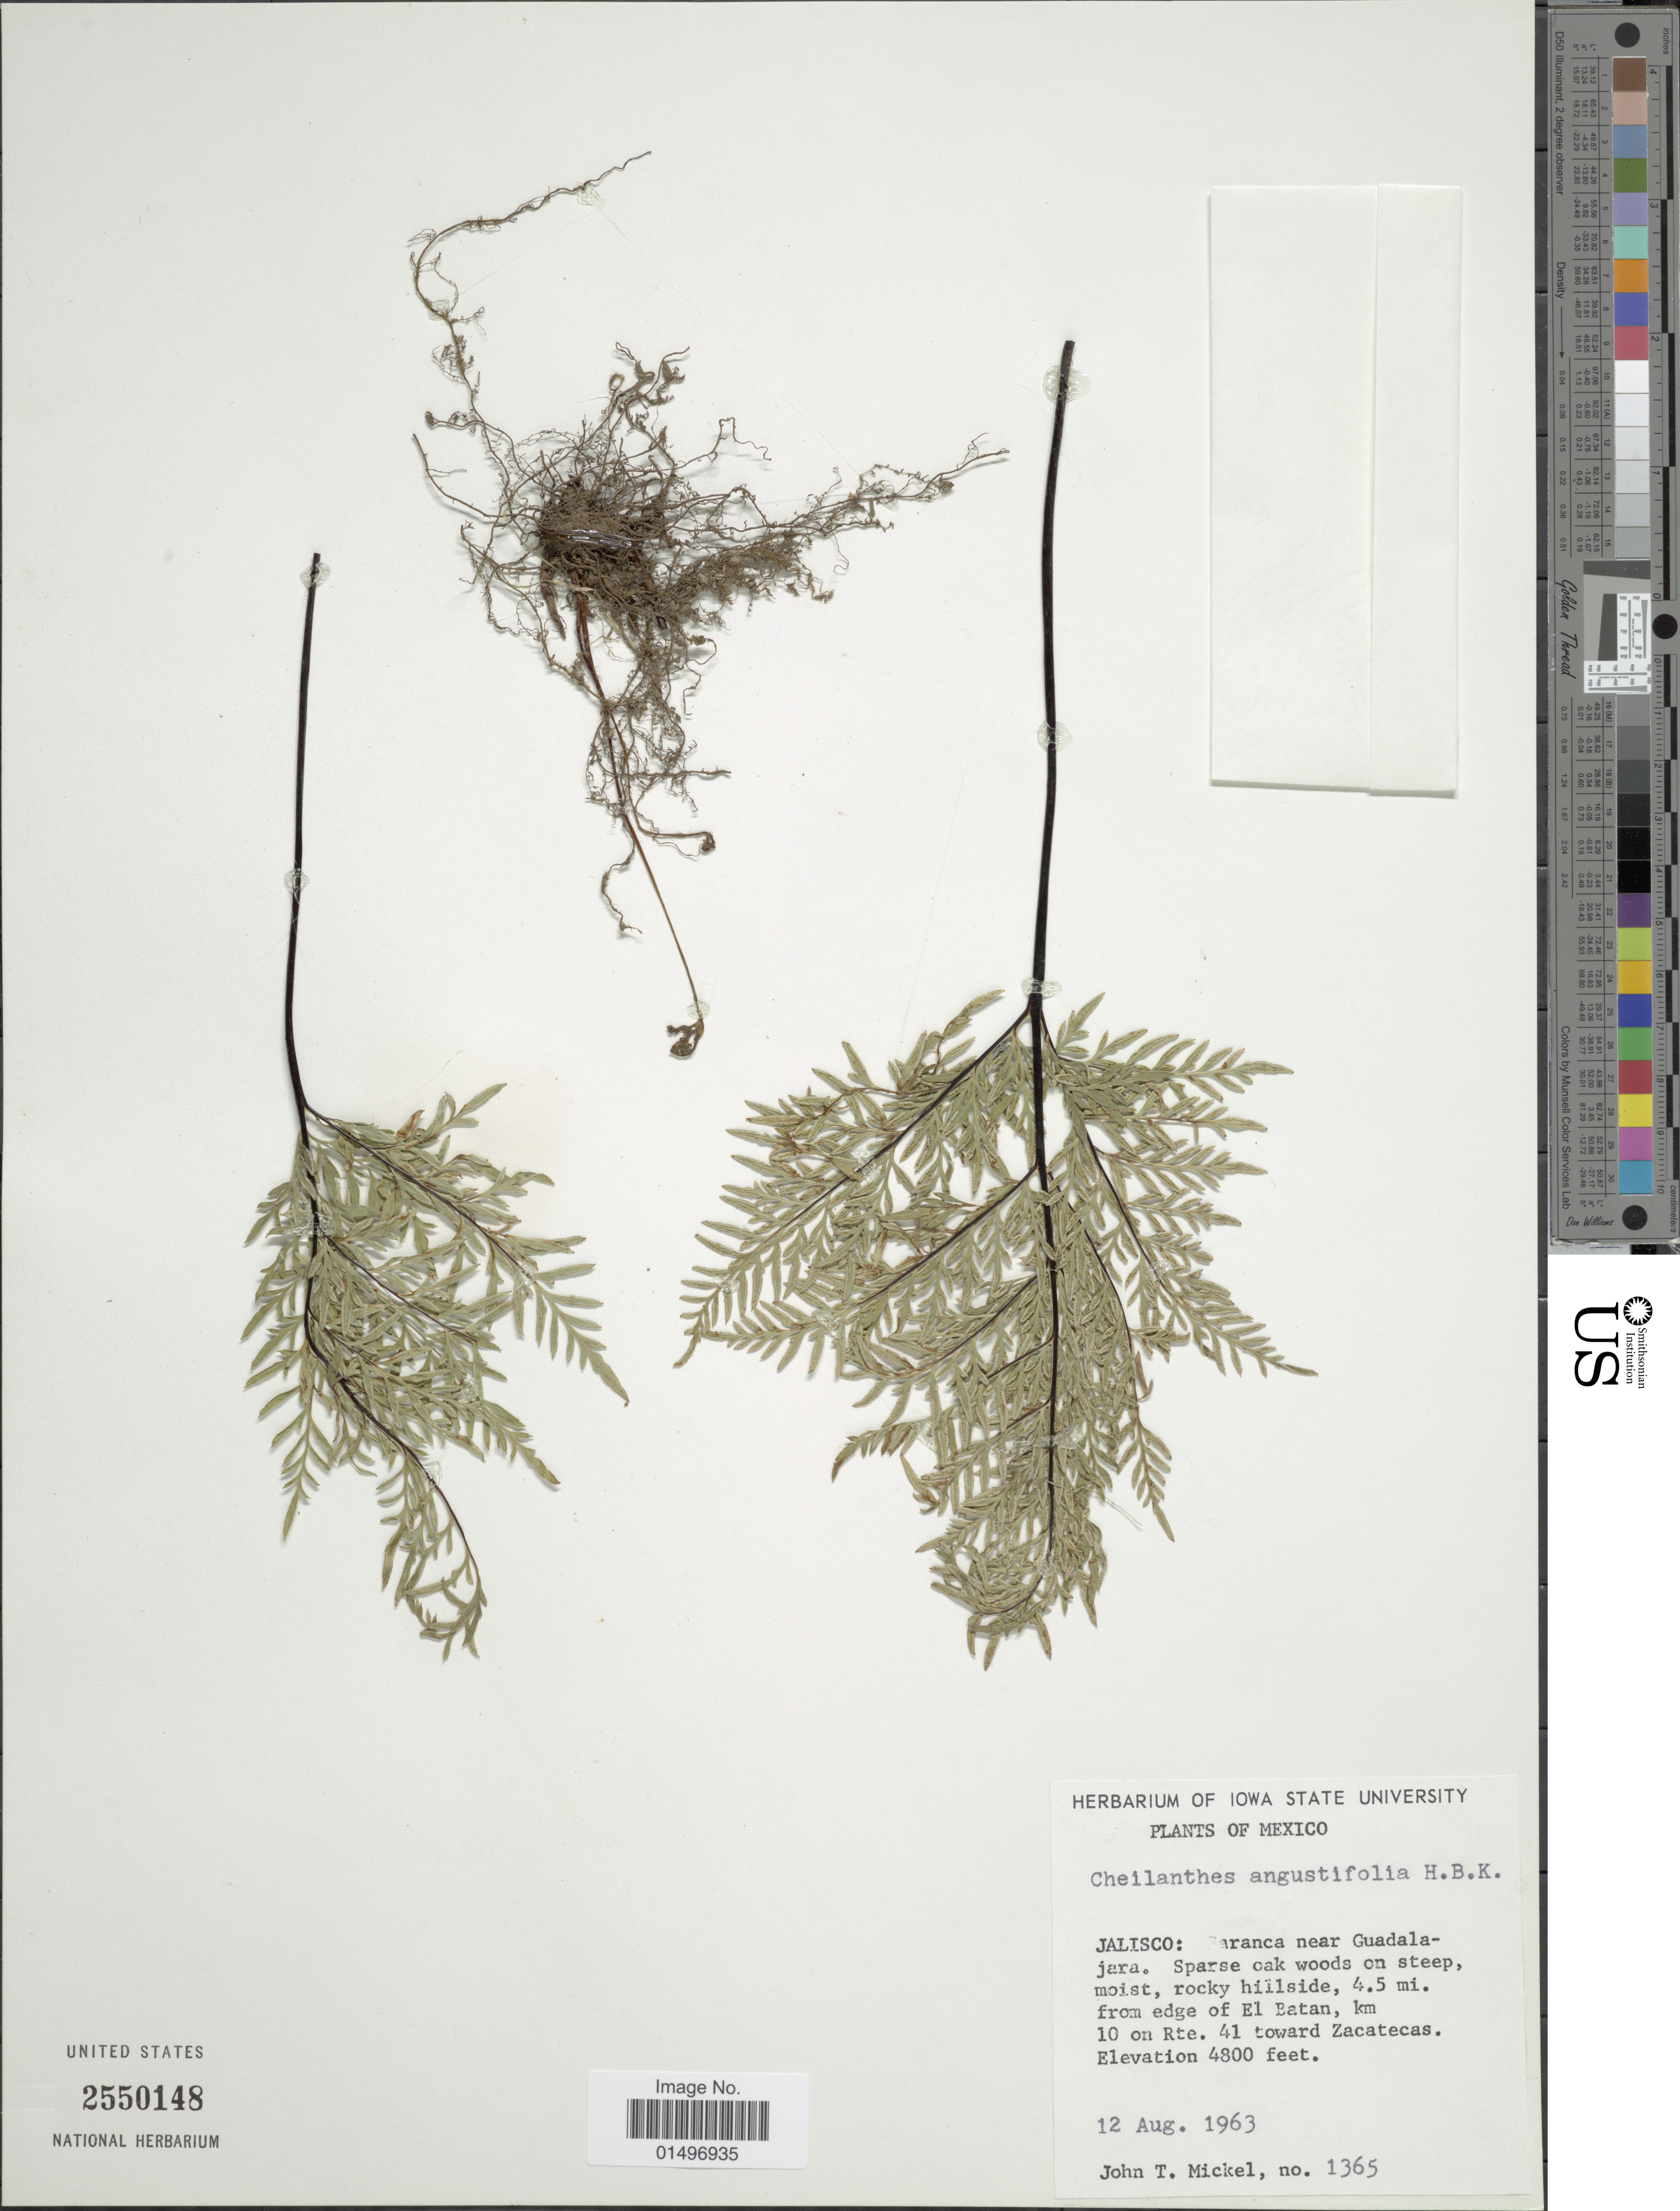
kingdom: Plantae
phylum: Tracheophyta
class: Polypodiopsida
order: Polypodiales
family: Pteridaceae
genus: Gaga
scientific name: Gaga chaerophylla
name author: (Mart. & Ikonn.-Gal.) Fay W. Li & Windham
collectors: J. T. Mickel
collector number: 1365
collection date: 1963-08-12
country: Mexico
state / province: Jalisco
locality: Mexico, Barnaca near Guadalajara, 4.5 mi. from edge of El Batan, km 10 on Rte. 41 toward Zacatecas.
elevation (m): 1463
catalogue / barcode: US 2550148